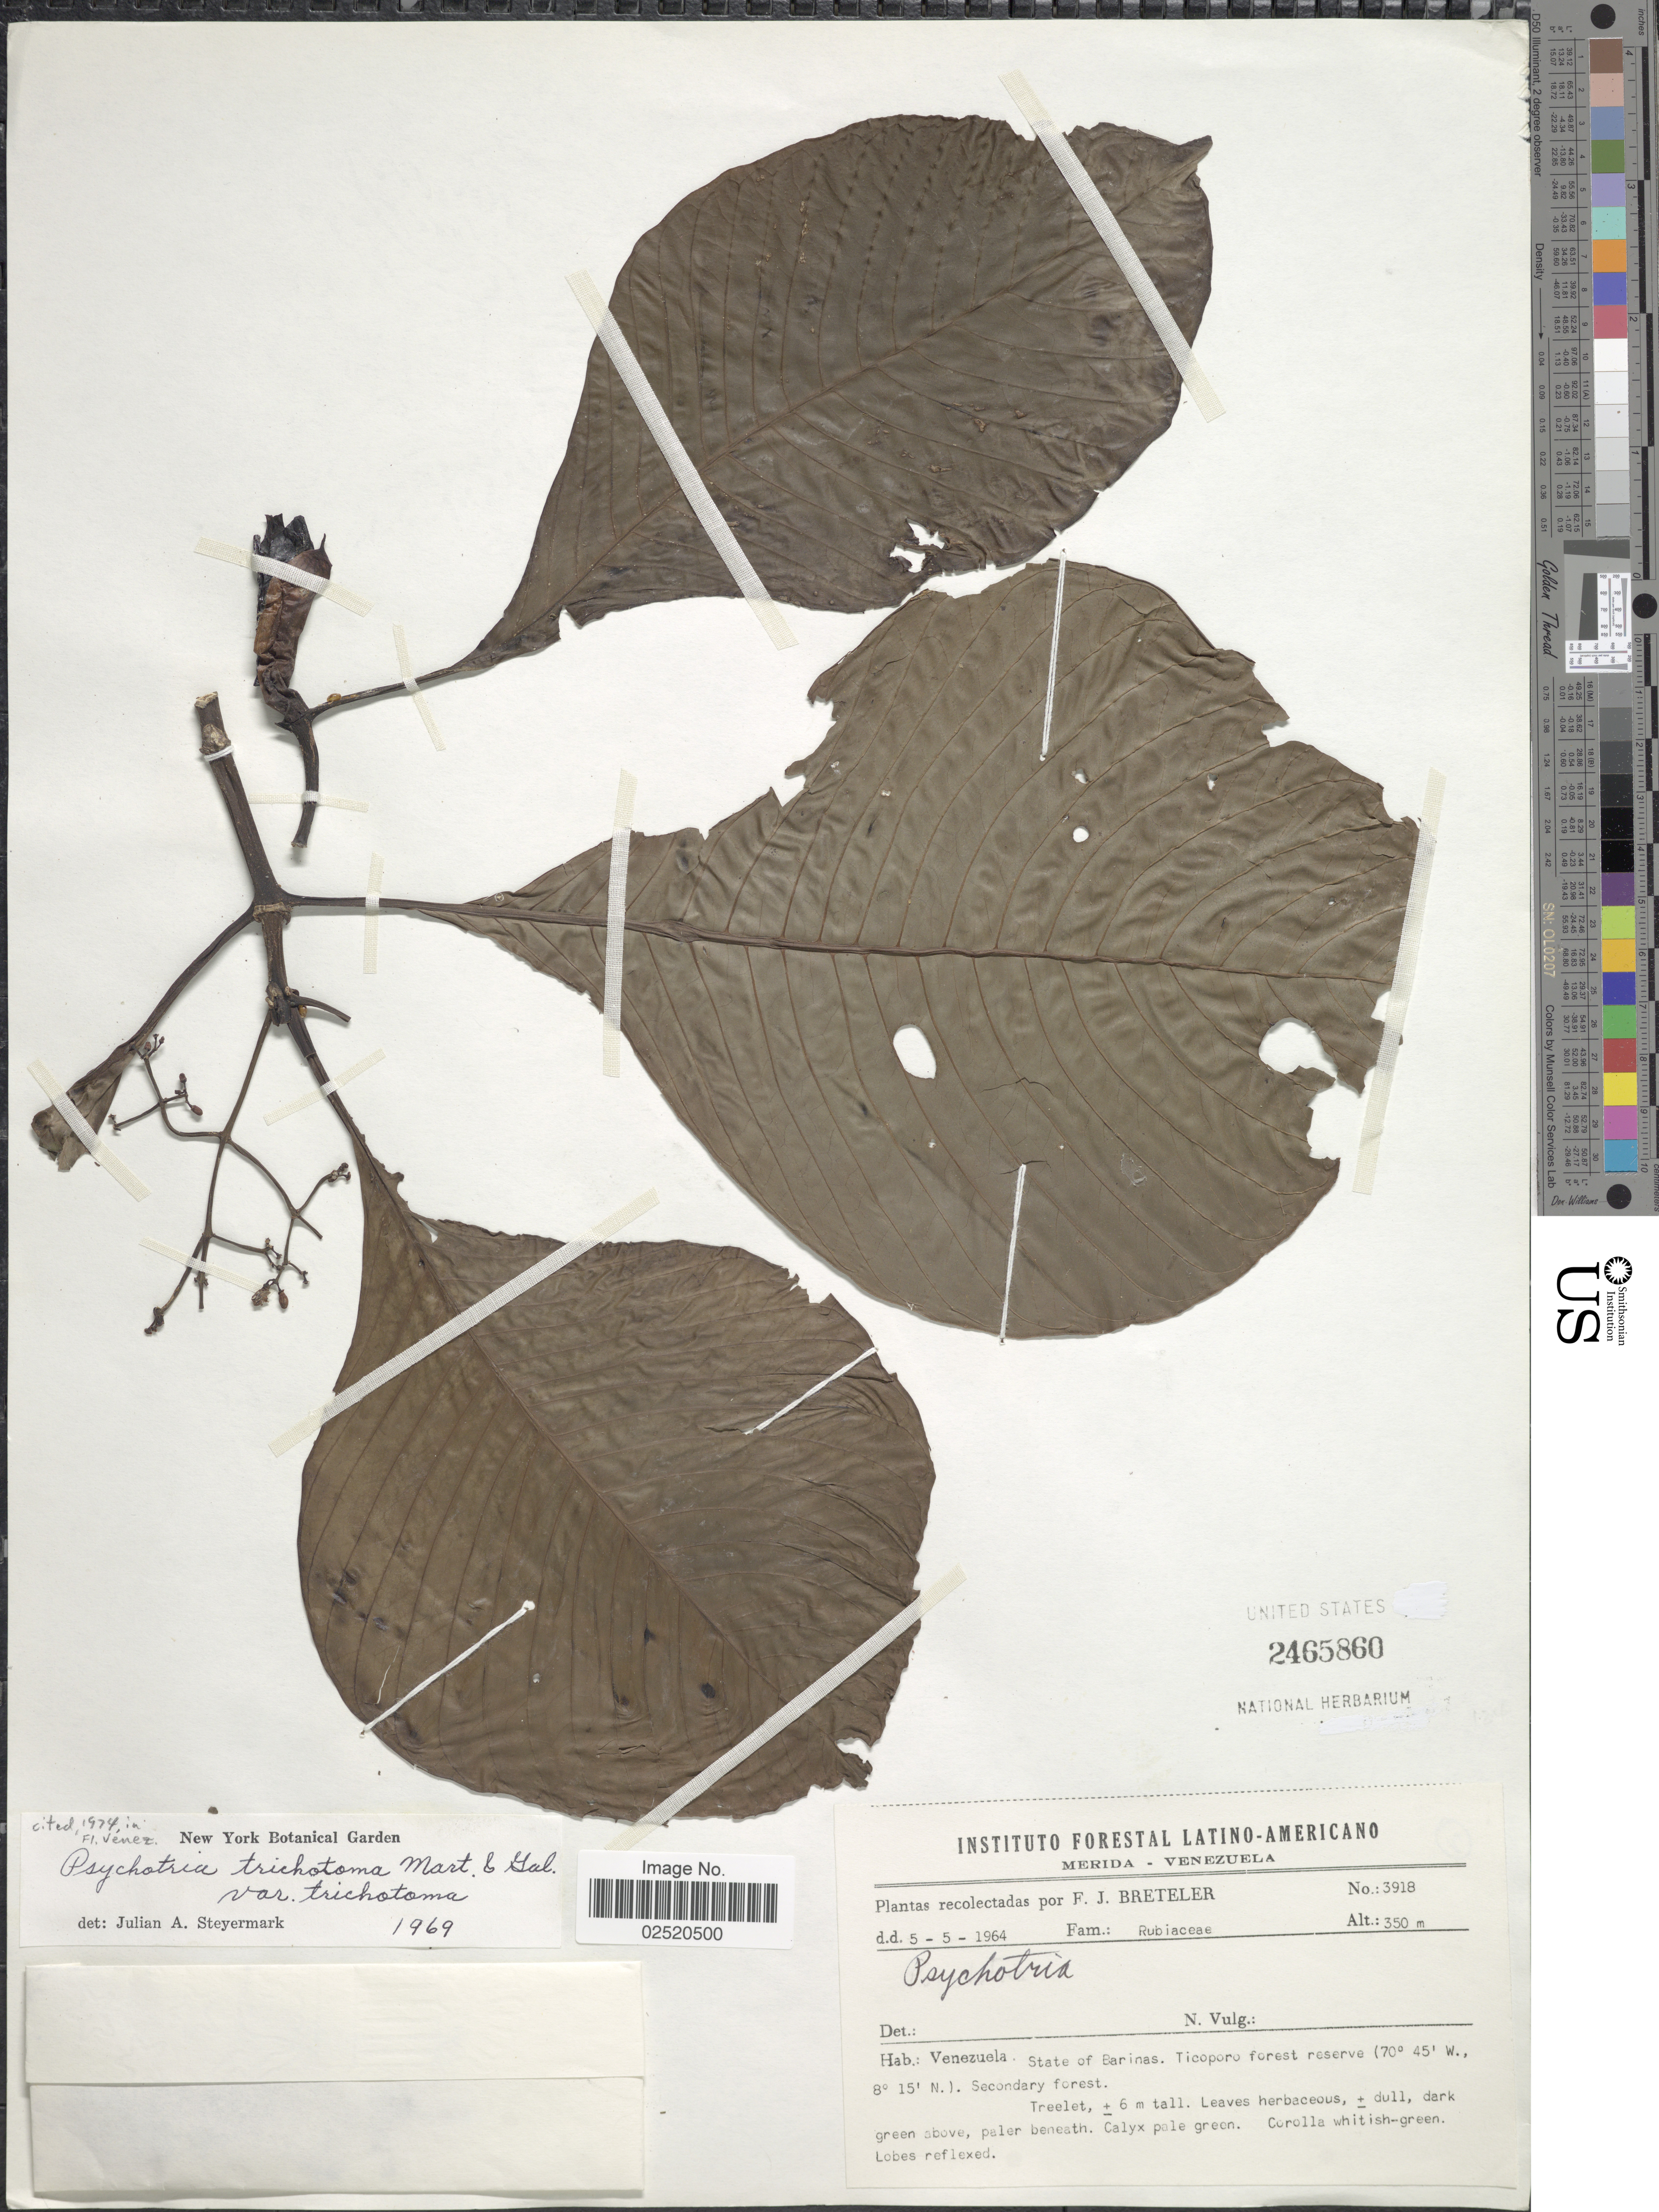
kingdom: Plantae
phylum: Tracheophyta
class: Magnoliopsida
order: Gentianales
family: Rubiaceae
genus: Psychotria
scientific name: Psychotria trichotoma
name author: M. Martens & Galeotti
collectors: F. J. Breteler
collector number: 3918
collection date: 1964-05-05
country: Venezuela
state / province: Barinas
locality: Ticoporo forest reserve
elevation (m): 350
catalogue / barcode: US 2465860